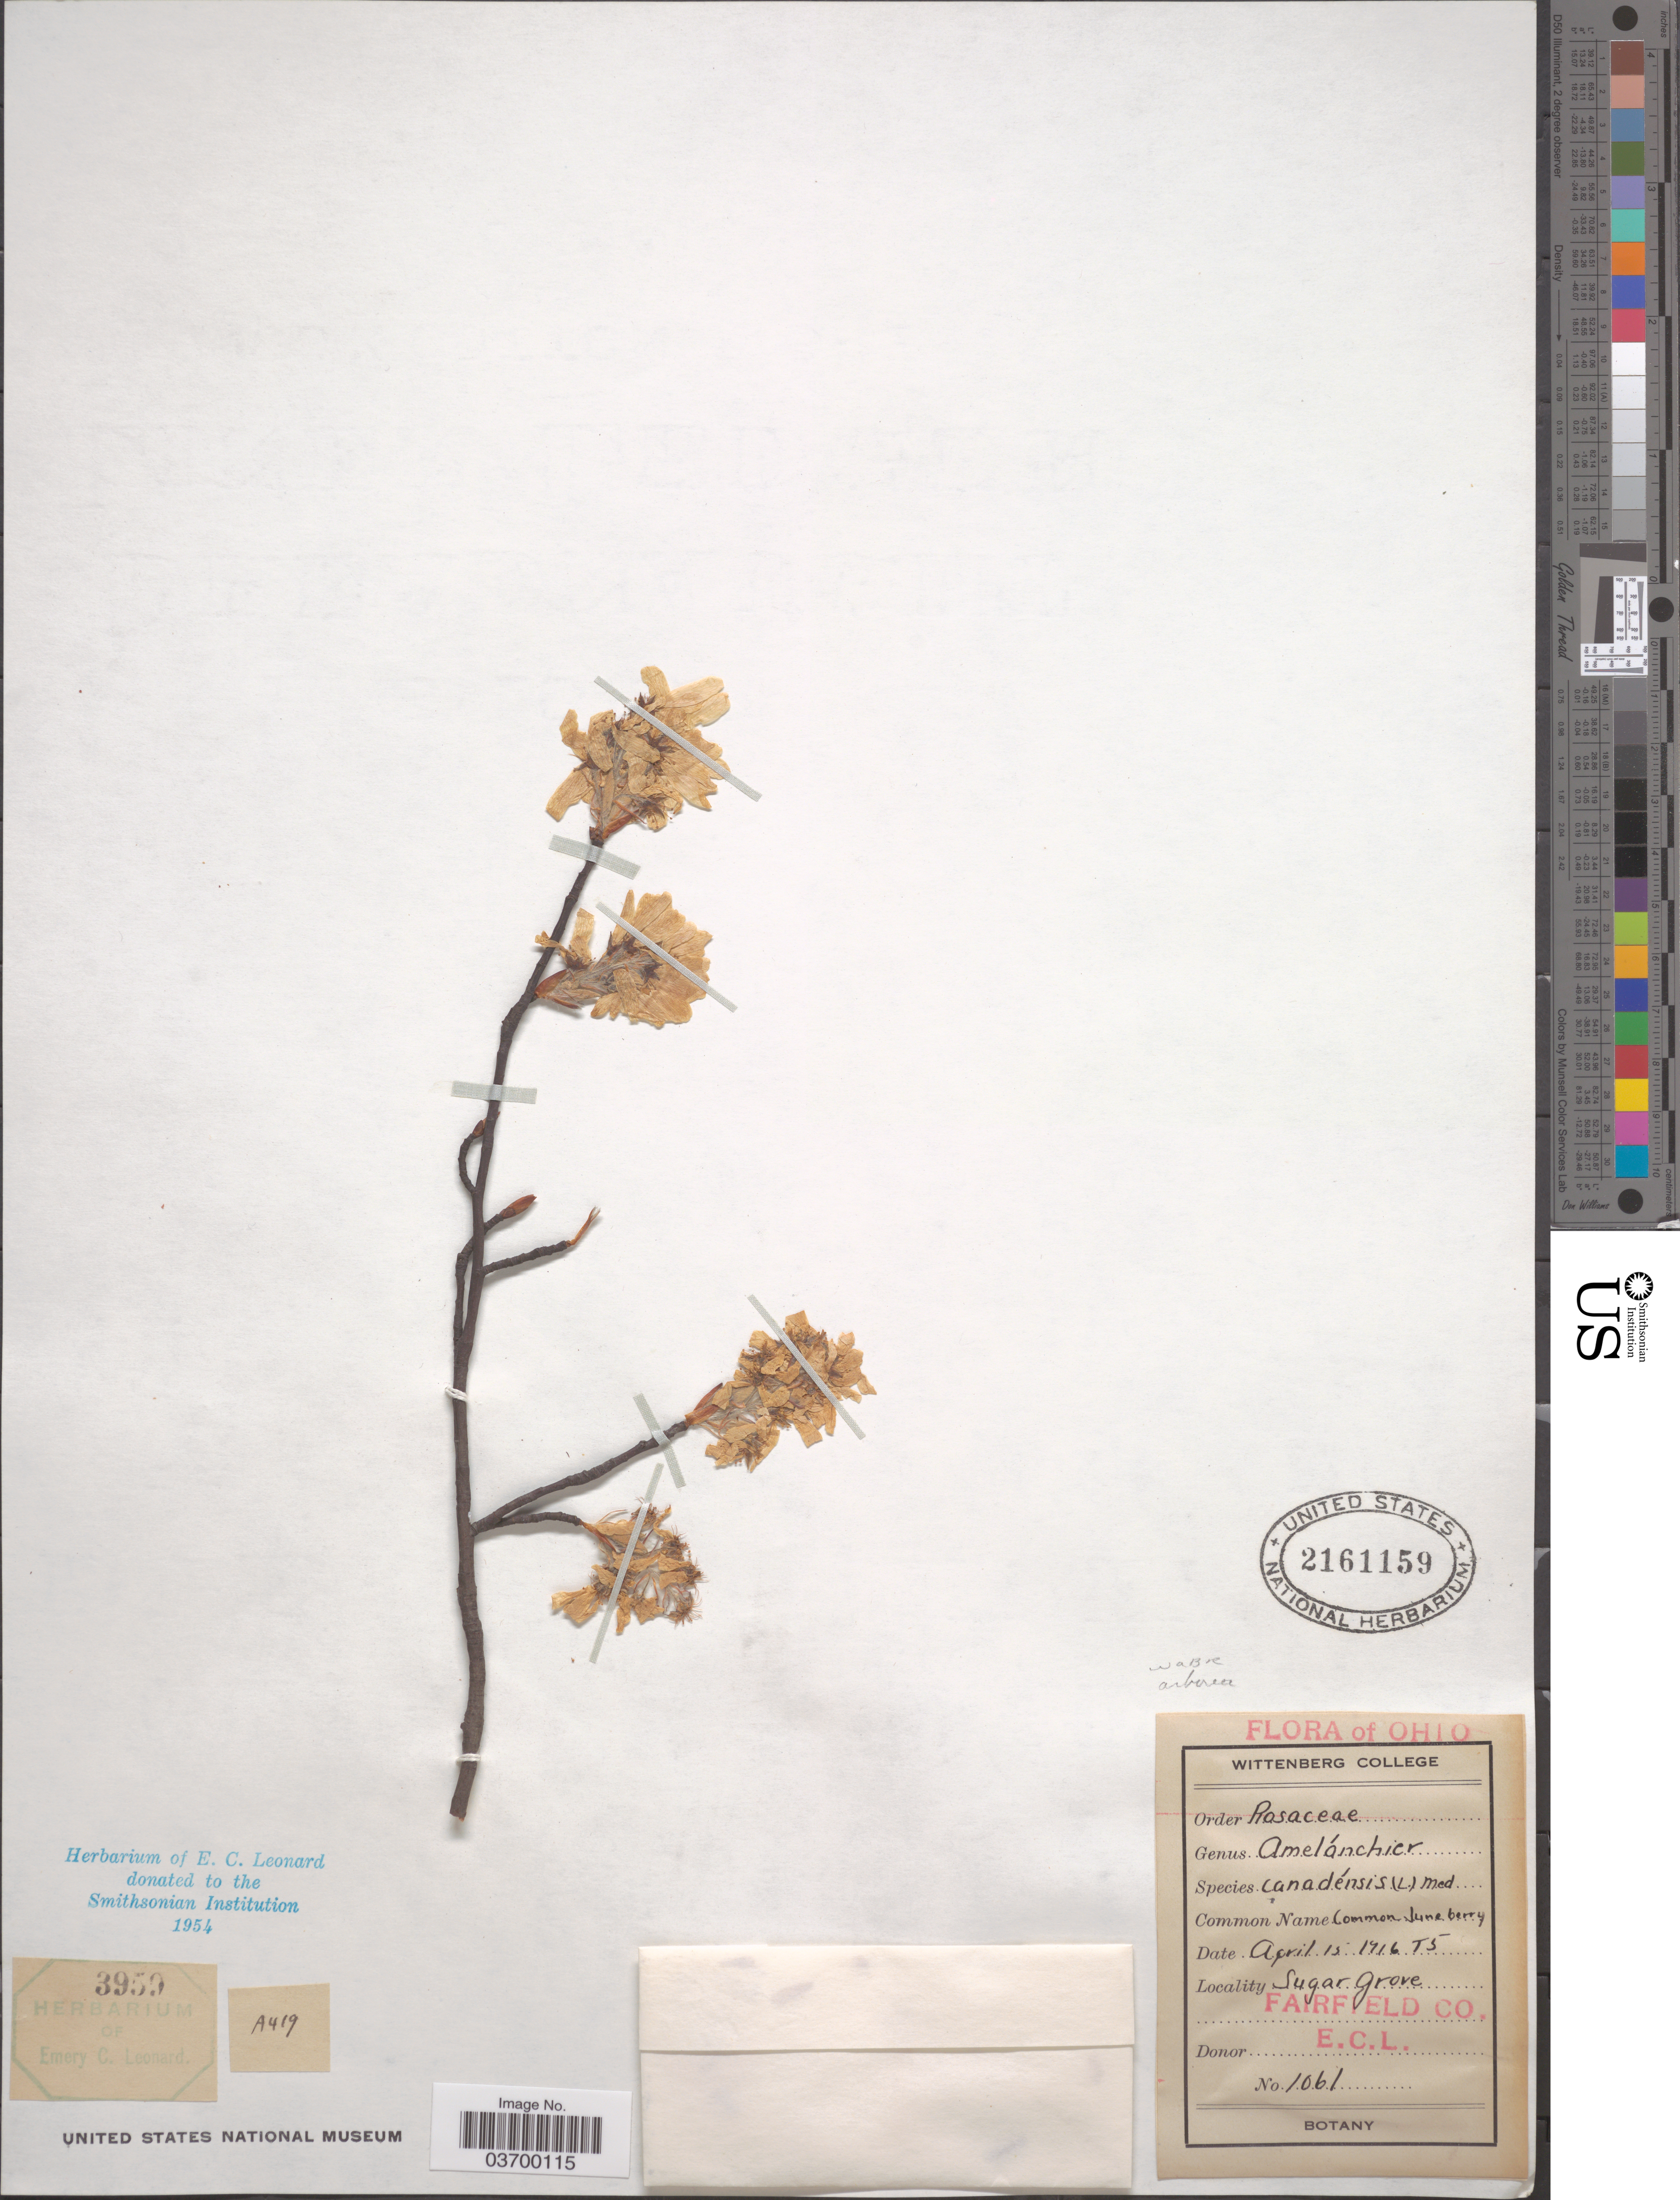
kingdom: Plantae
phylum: Tracheophyta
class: Magnoliopsida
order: Rosales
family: Rosaceae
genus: Amelanchier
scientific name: Amelanchier arborea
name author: (F. Michx.) Fernald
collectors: E. C. Leonard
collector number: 1061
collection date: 1915-04-15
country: United States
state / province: Ohio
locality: Sugar Grove. T5 [unsure placement] Fairfield Co.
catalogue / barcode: US 2161159